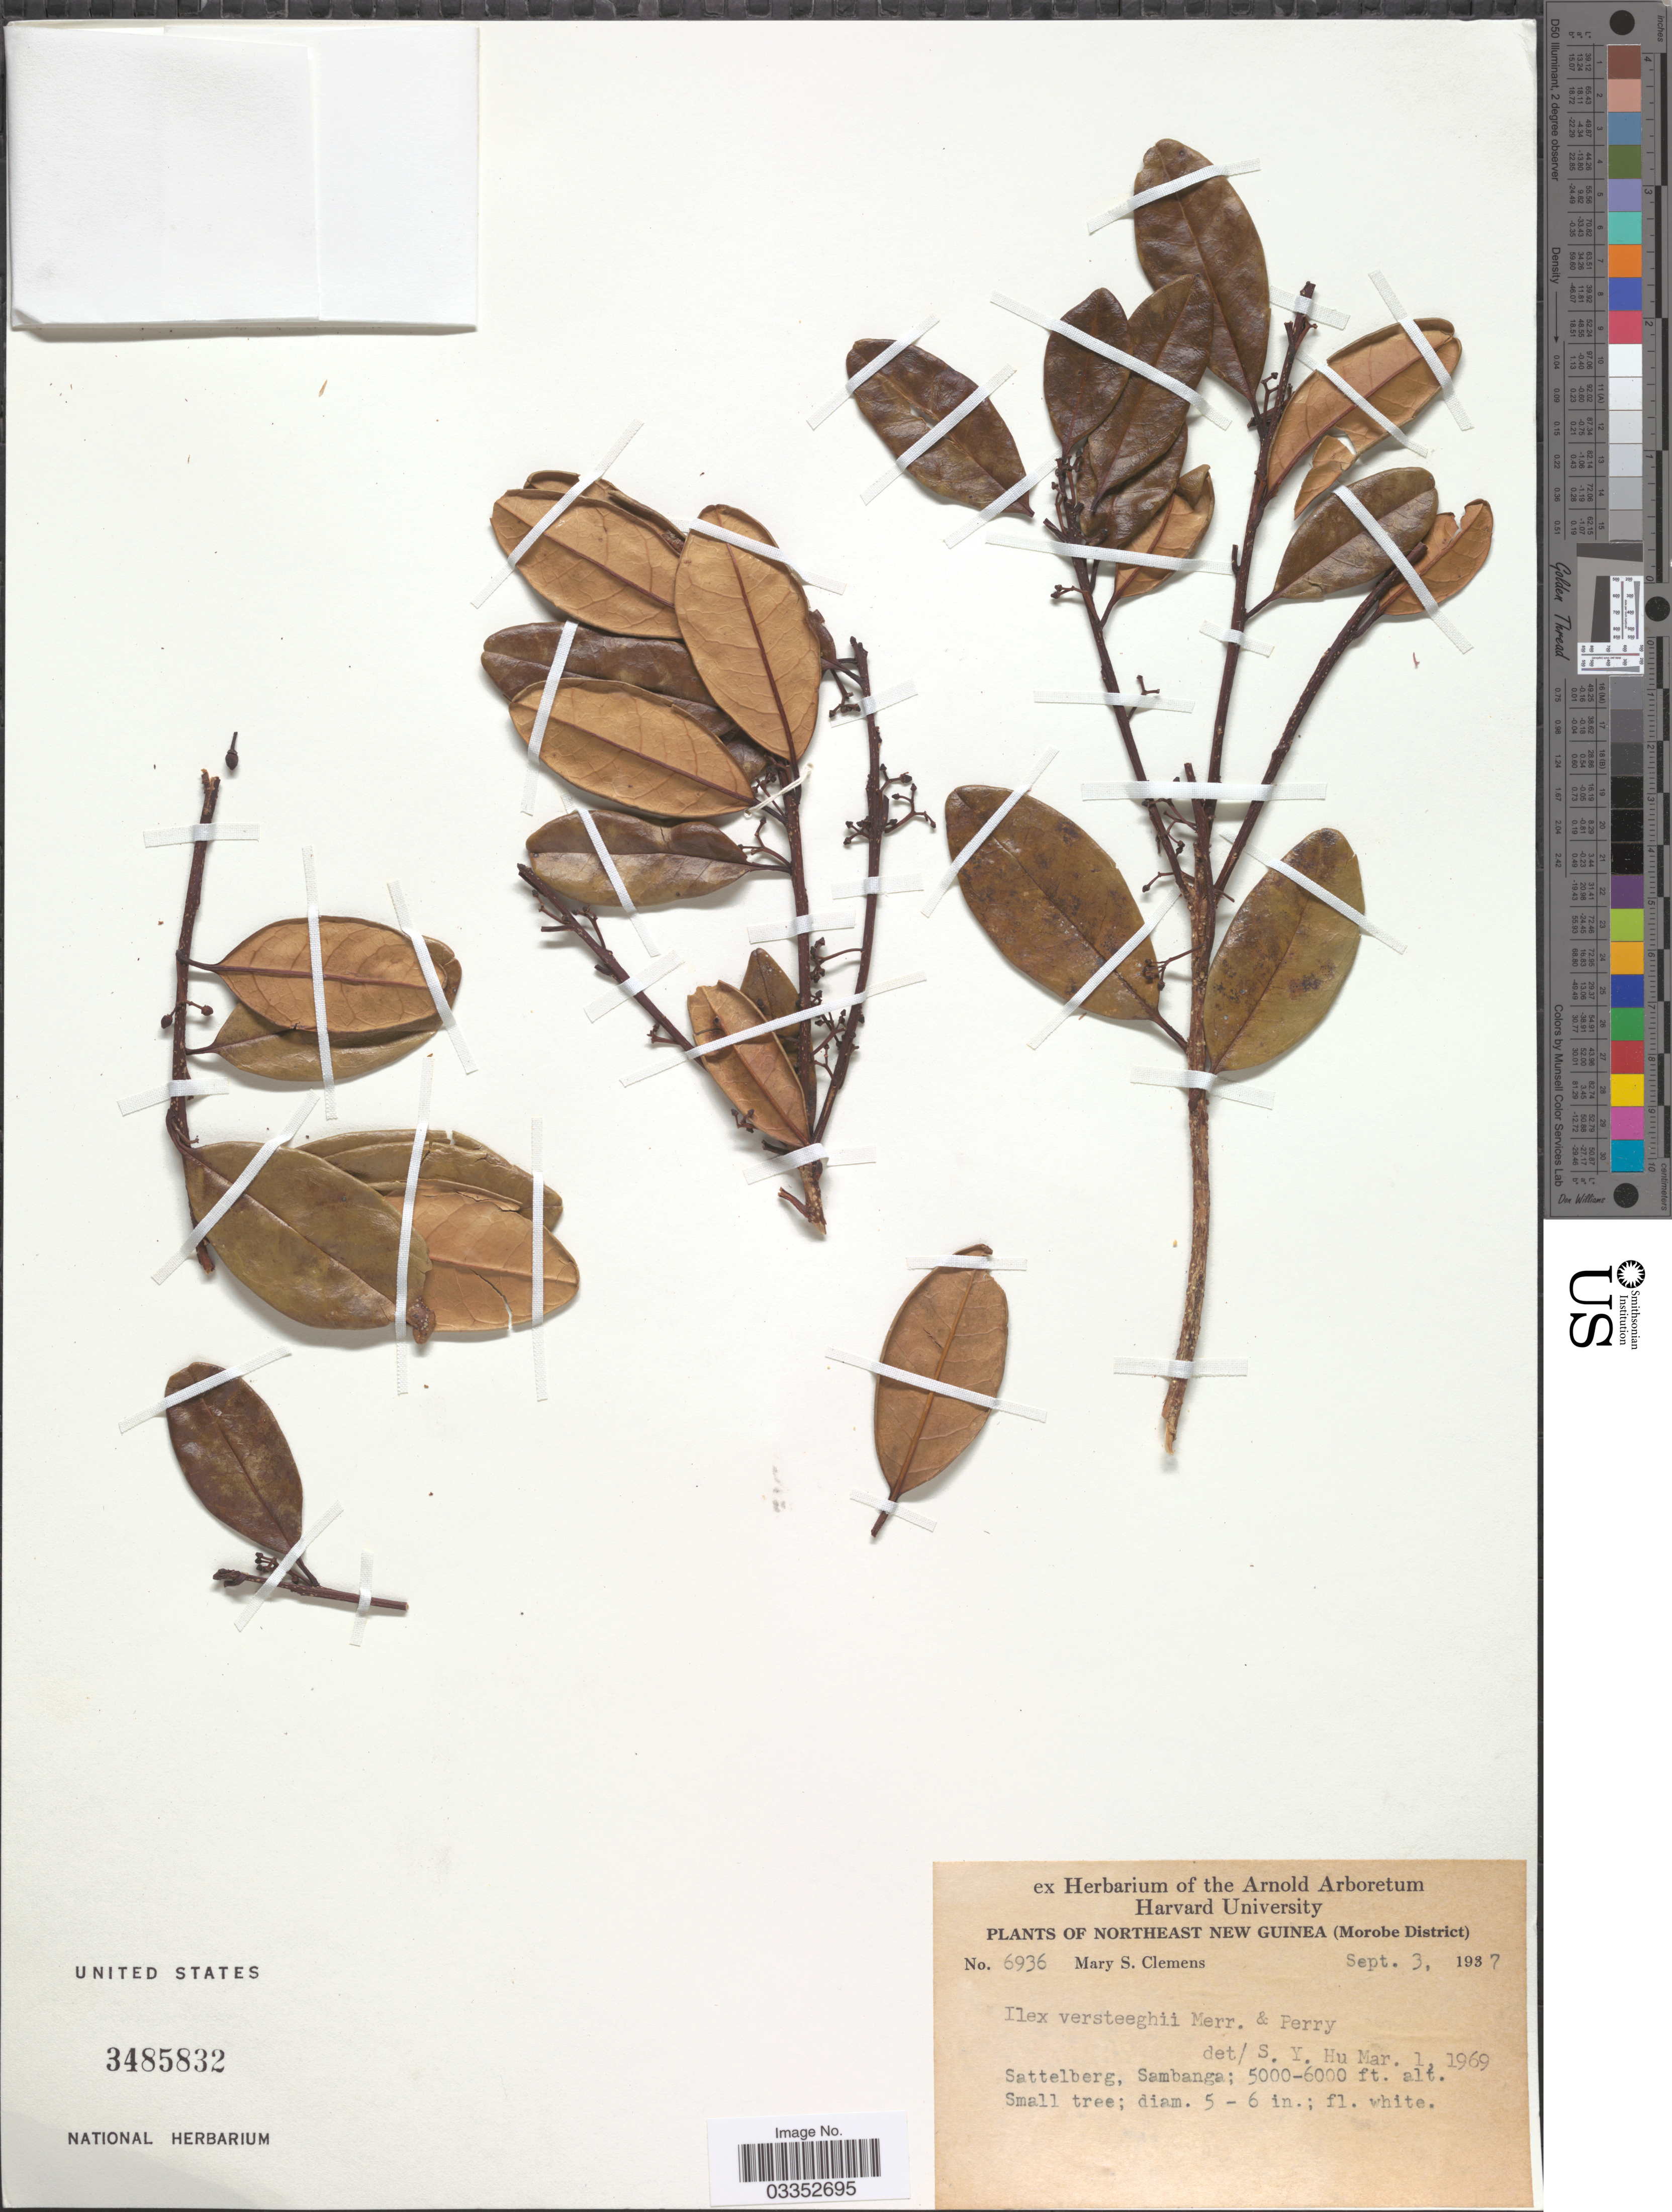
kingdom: Plantae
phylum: Tracheophyta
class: Magnoliopsida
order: Aquifoliales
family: Aquifoliaceae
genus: Ilex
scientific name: Ilex versteeghii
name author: Merr. & L.M. Perry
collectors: M. S. Clemens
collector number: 6936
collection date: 1937-09-03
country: Papua New Guinea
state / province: Morobe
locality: Northeast New Guinea. (Morobe District). Sattelberg, Sambanga.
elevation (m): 1524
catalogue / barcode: US 3485832